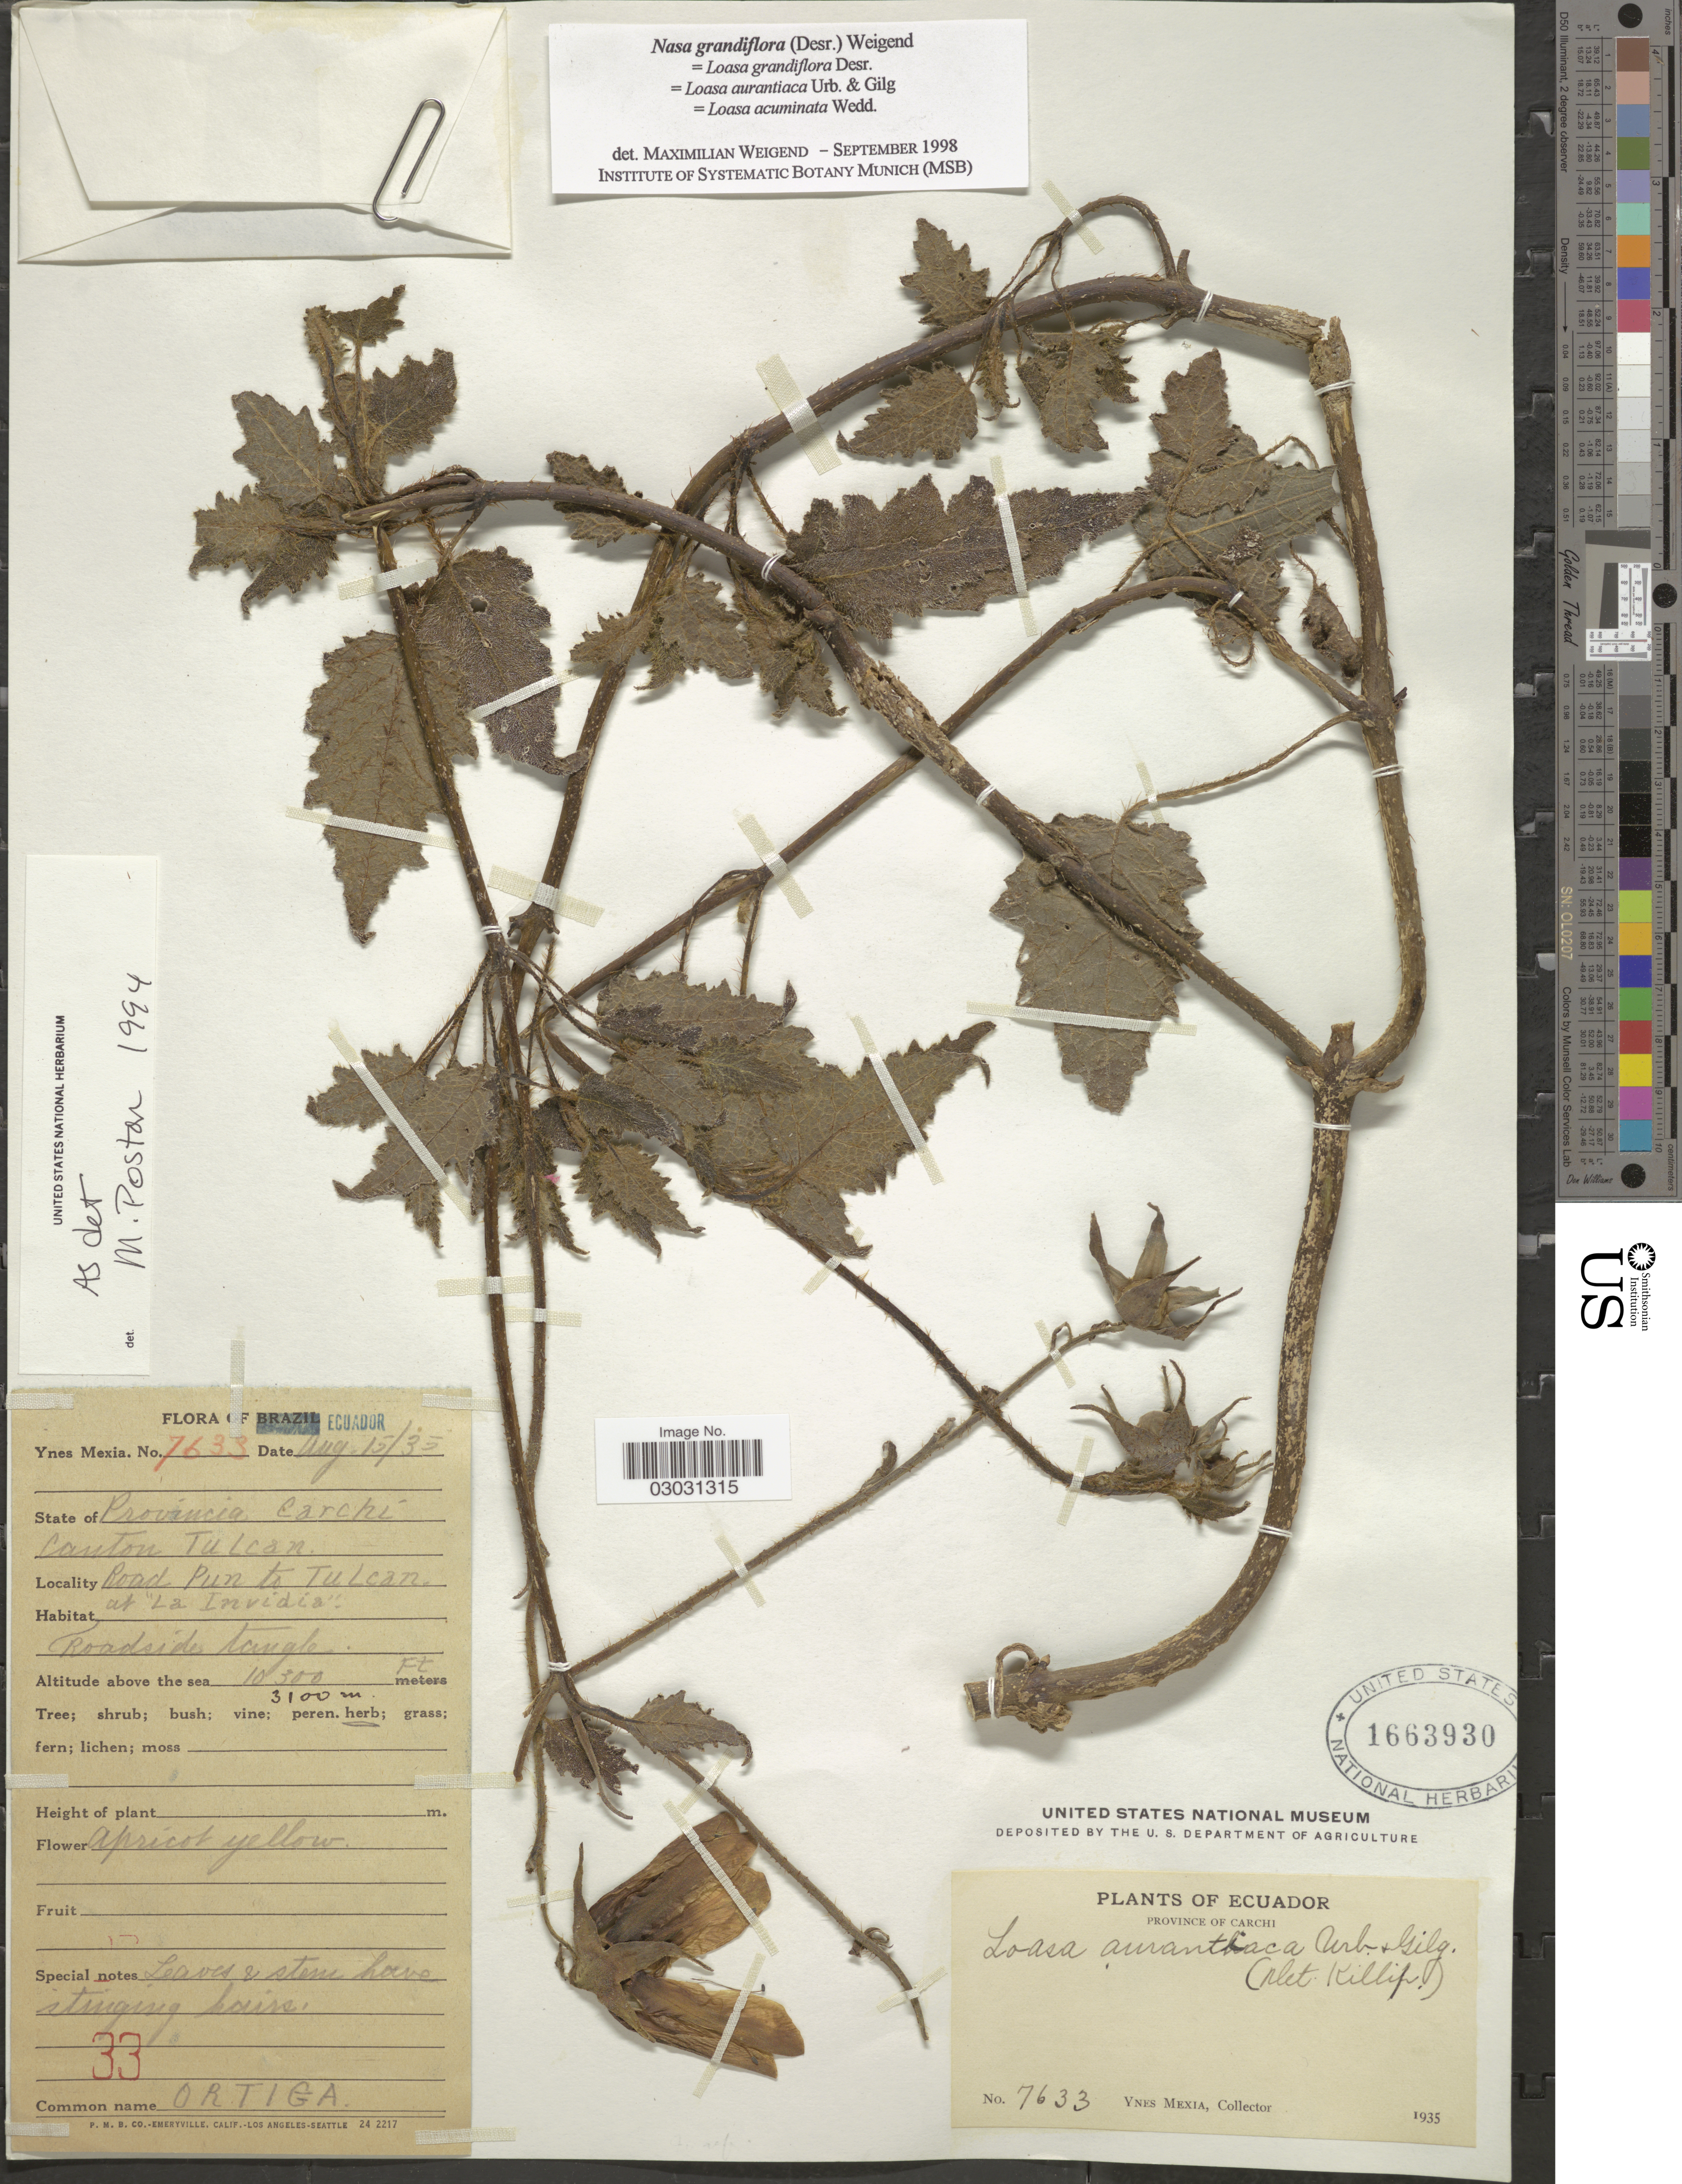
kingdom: Plantae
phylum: Tracheophyta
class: Magnoliopsida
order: Cornales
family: Loasaceae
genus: Nasa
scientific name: Nasa grandiflora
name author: (Desr.) Weigend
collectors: Y. Mexia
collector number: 7633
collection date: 1935-08-15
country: Ecuador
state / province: Carchi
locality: Canton Tulcan, Road Pun to Tulcan. at "La Invidia"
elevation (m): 3139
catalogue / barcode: US 1663930